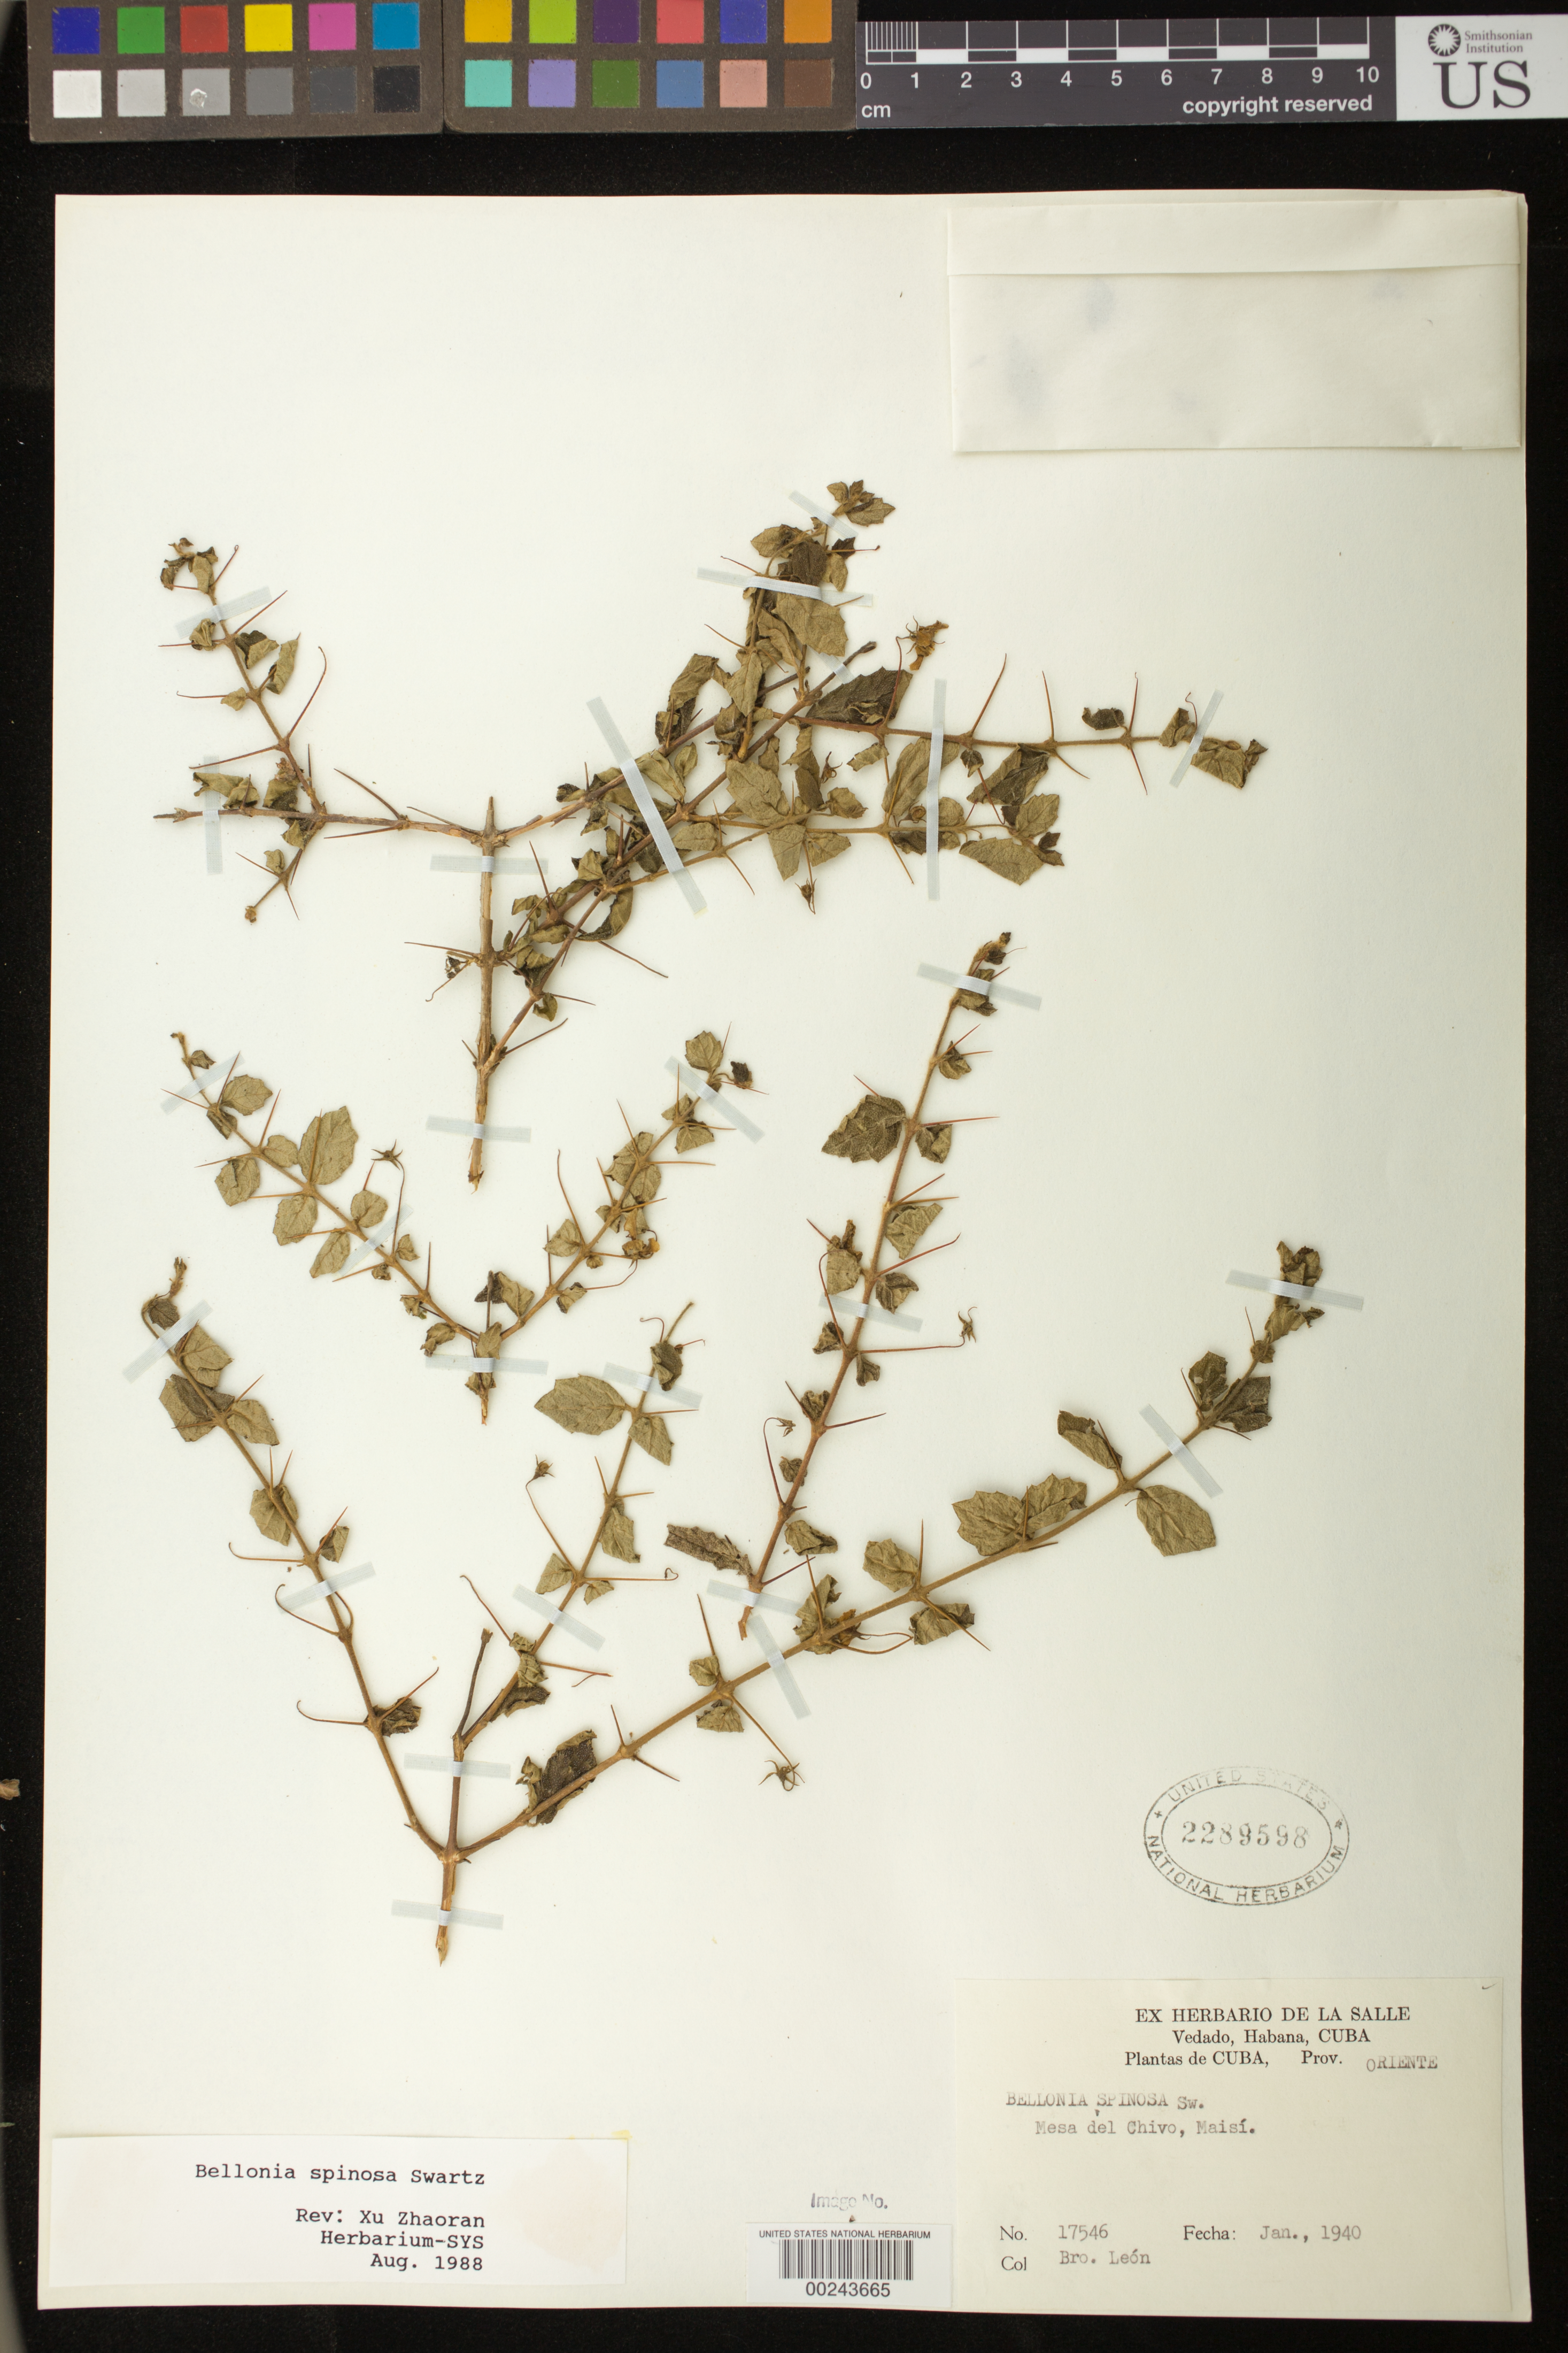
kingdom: Plantae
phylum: Tracheophyta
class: Magnoliopsida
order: Lamiales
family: Gesneriaceae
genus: Bellonia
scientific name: Bellonia spinosa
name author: Sw.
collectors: F. Leon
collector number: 17546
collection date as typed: Jan 1940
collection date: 1940-01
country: Cuba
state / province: Oriente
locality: Mesa del Chivo, Maisi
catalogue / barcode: US 2289598